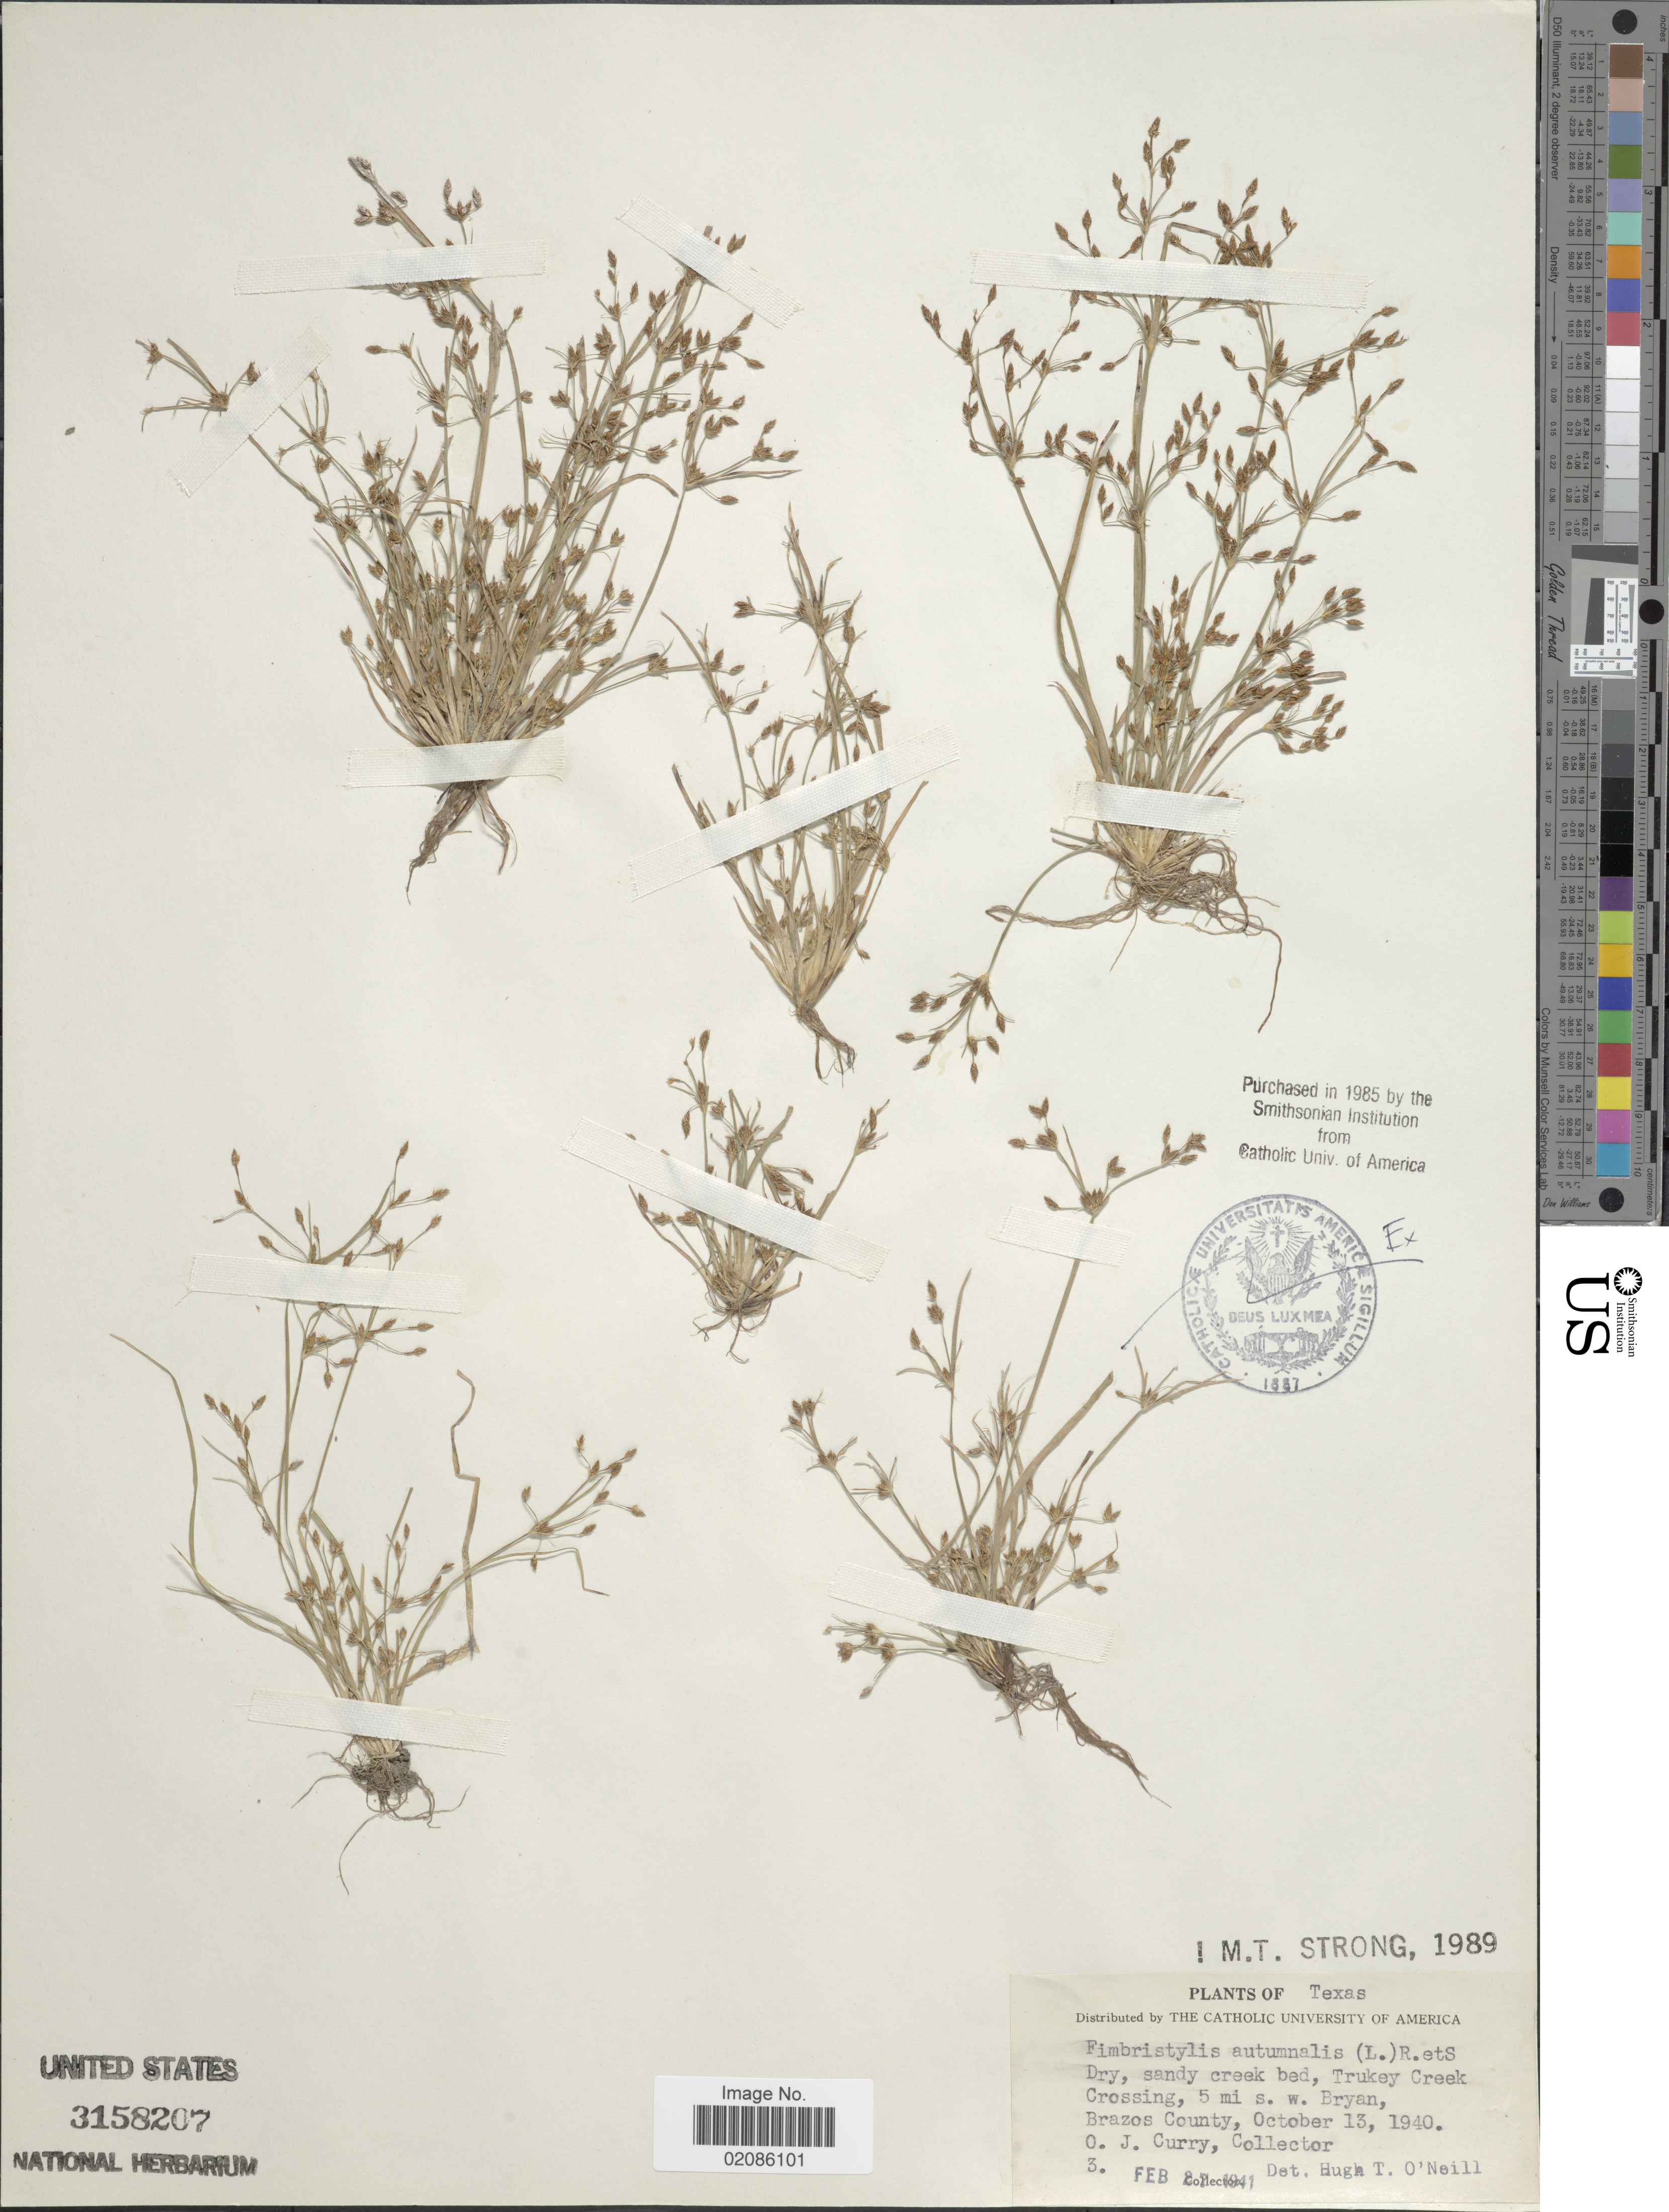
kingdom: Plantae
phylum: Tracheophyta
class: Liliopsida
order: Poales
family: Cyperaceae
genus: Fimbristylis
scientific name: Fimbristylis autumnalis (L.) Roem. & Schult.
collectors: O. Curry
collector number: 3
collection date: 1940-10-13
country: United States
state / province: Texas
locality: Dry, sandy creek bed, Turkey Creek Crossing, 5 mi. s.w. Bryan, Brazos County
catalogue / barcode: US 3158207